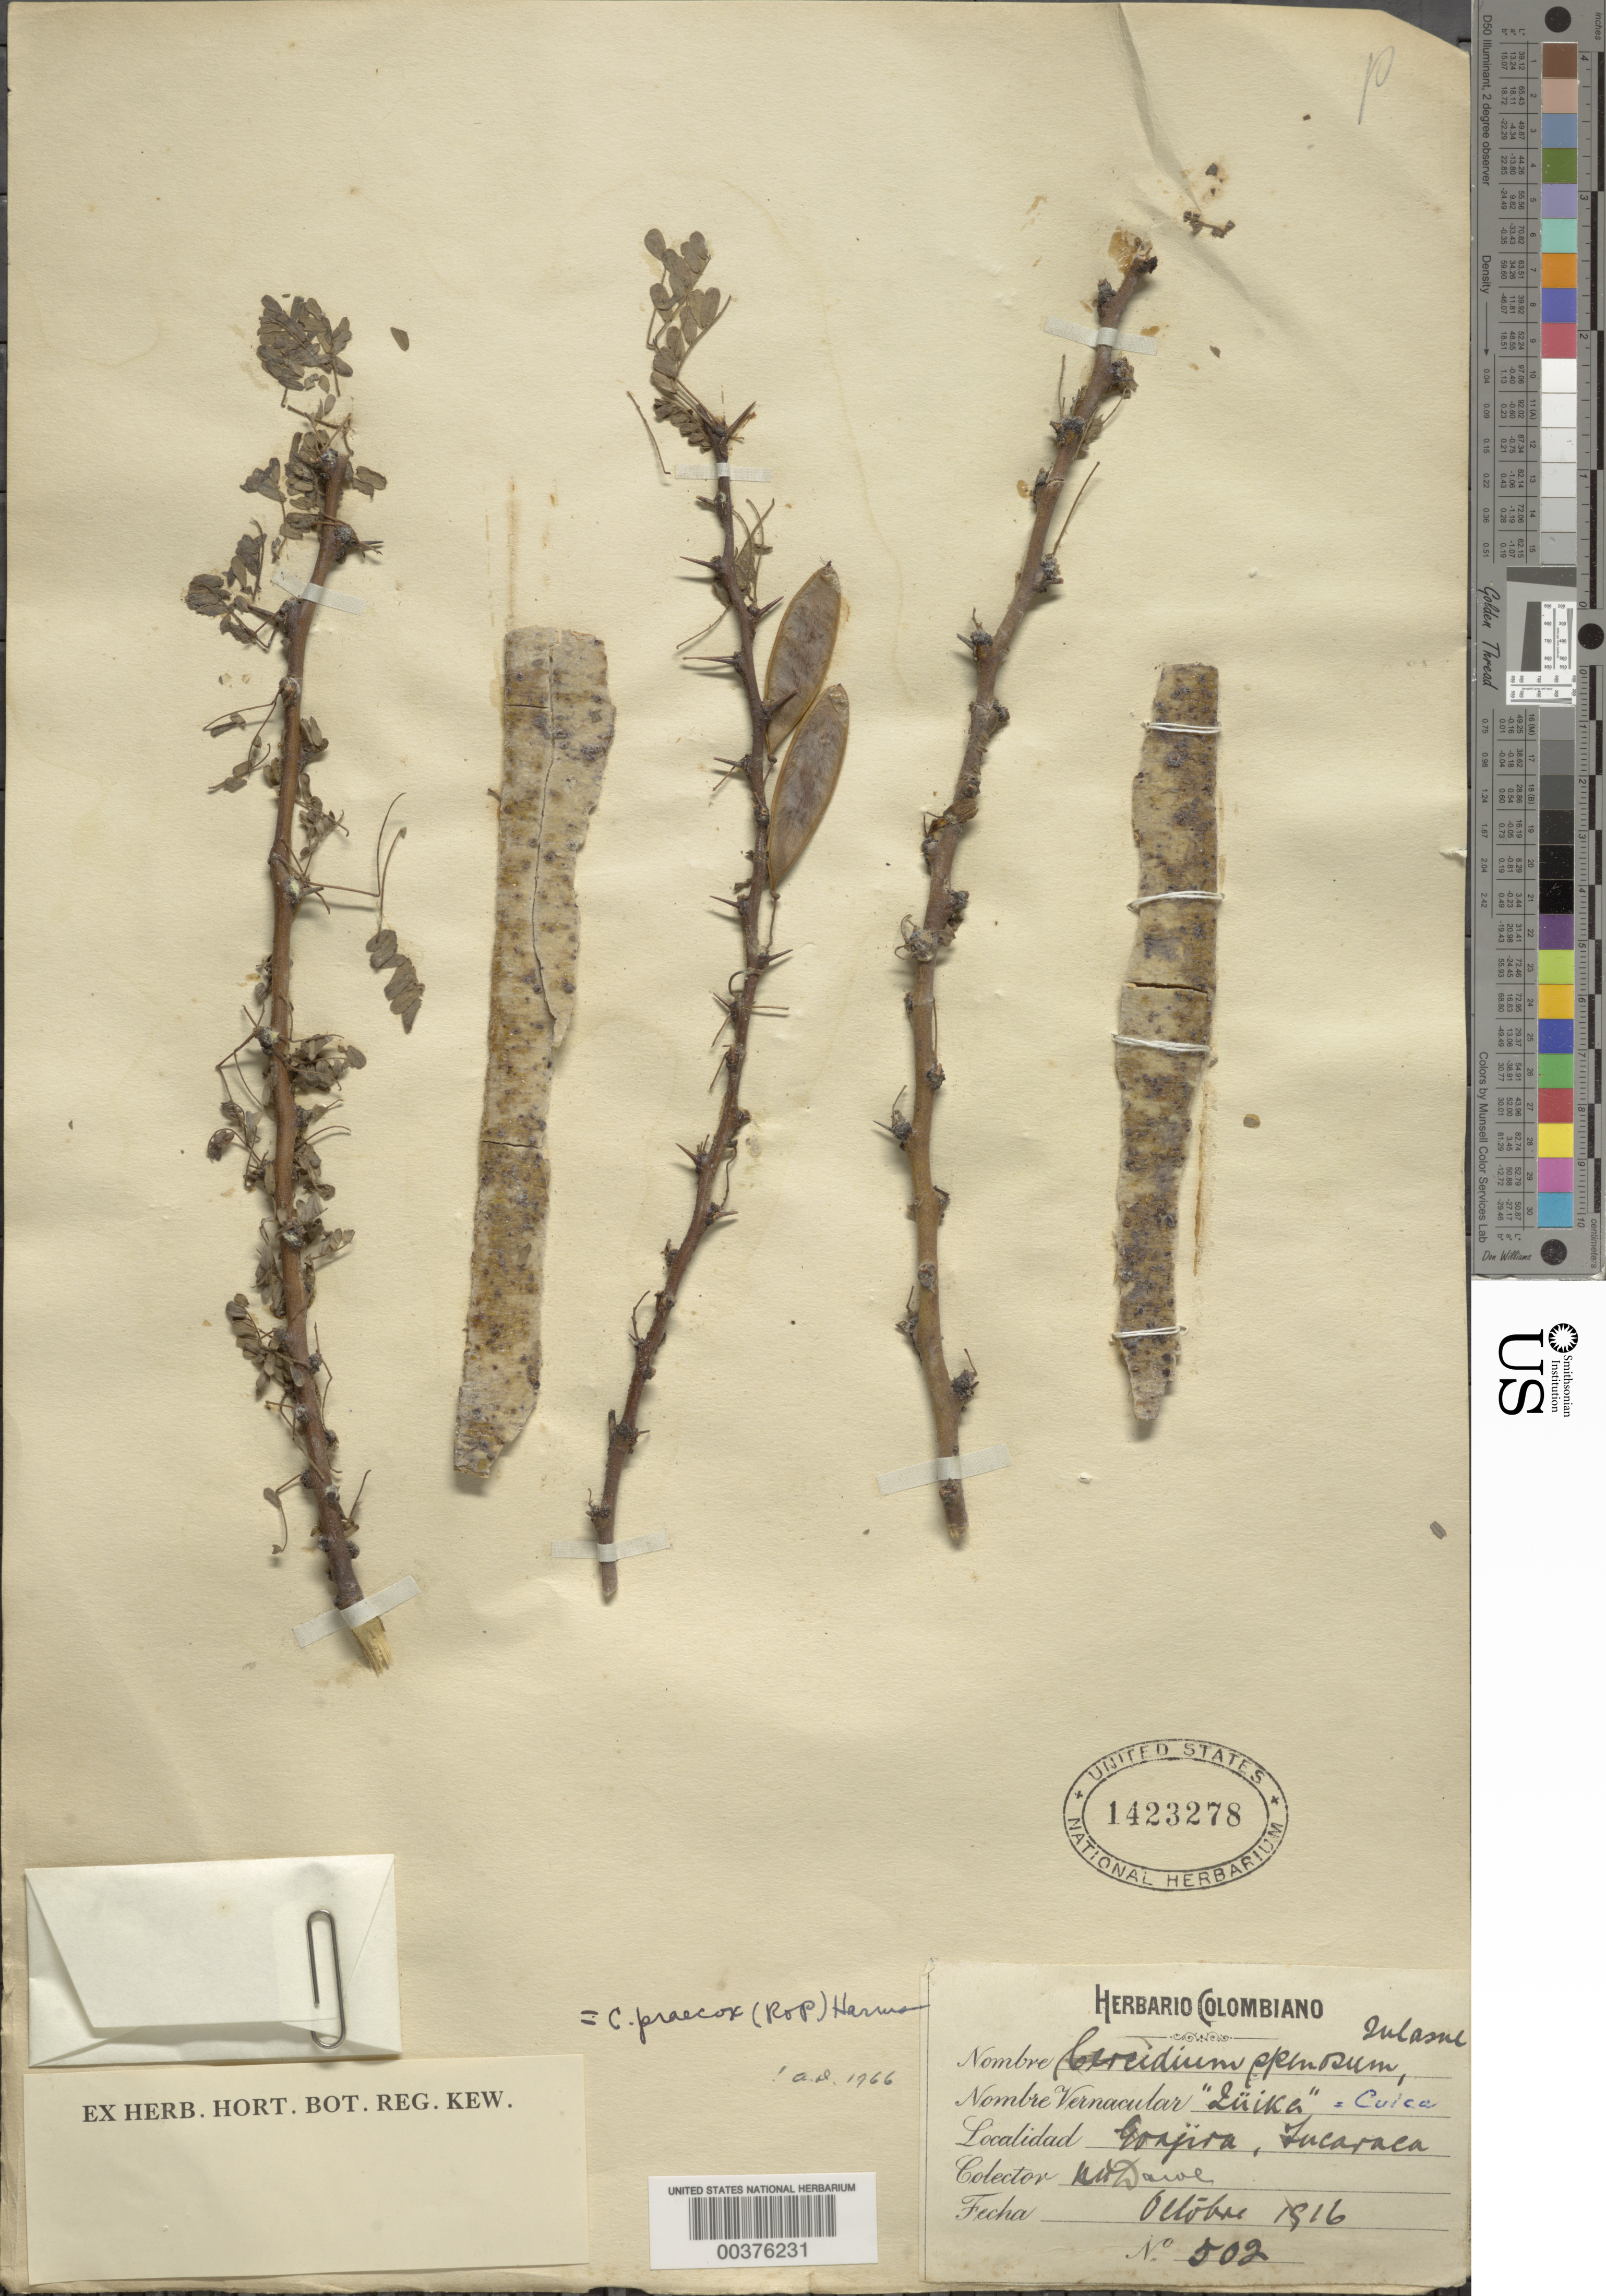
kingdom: Plantae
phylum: Tracheophyta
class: Magnoliopsida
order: Fabales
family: Fabaceae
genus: Parkinsonia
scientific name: Parkinsonia praecox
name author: (Ruiz & Pav.) J.E. Hawkins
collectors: M. T. Dawe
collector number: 502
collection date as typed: Oct 1916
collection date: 1916-10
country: Colombia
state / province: La Guajira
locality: Tucaraca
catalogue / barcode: US 1423278